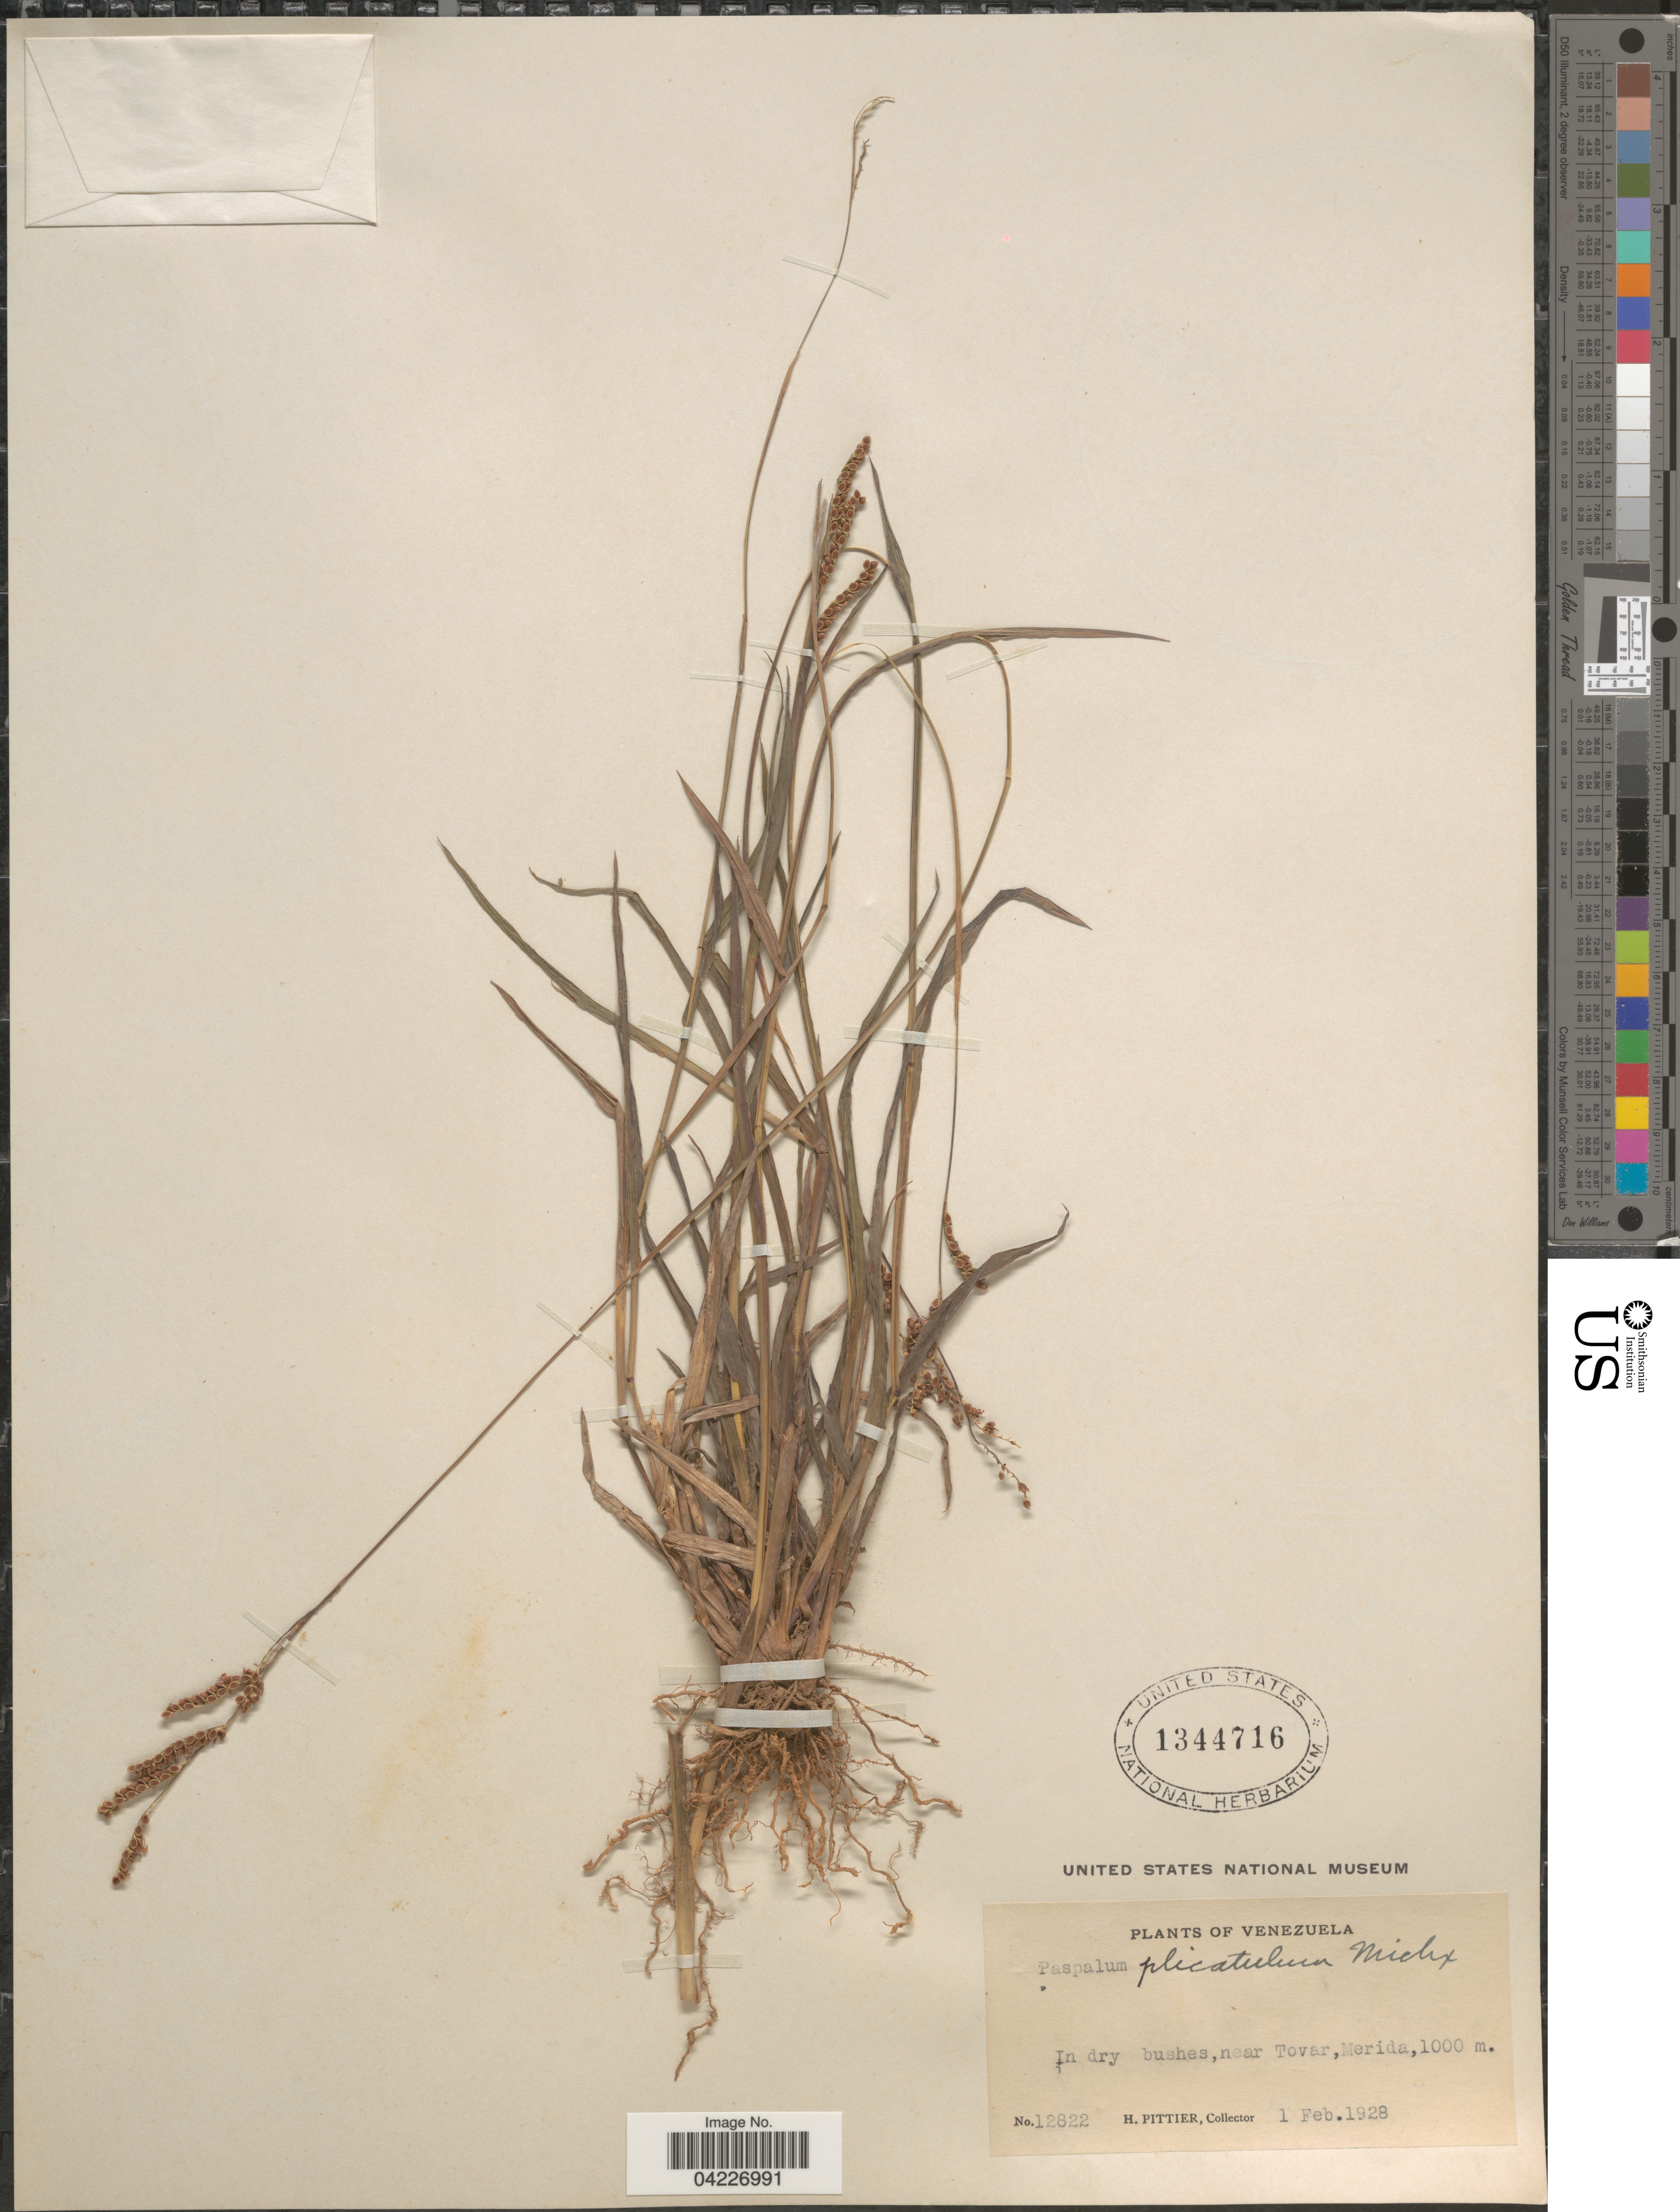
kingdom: Plantae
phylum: Tracheophyta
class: Liliopsida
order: Poales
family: Poaceae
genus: Paspalum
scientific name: Paspalum sp.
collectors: H. F. Pittier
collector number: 12822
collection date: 1928-02-01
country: Venezuela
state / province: Merida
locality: In dry bushes, near Tovar.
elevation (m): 1000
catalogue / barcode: US 1344716